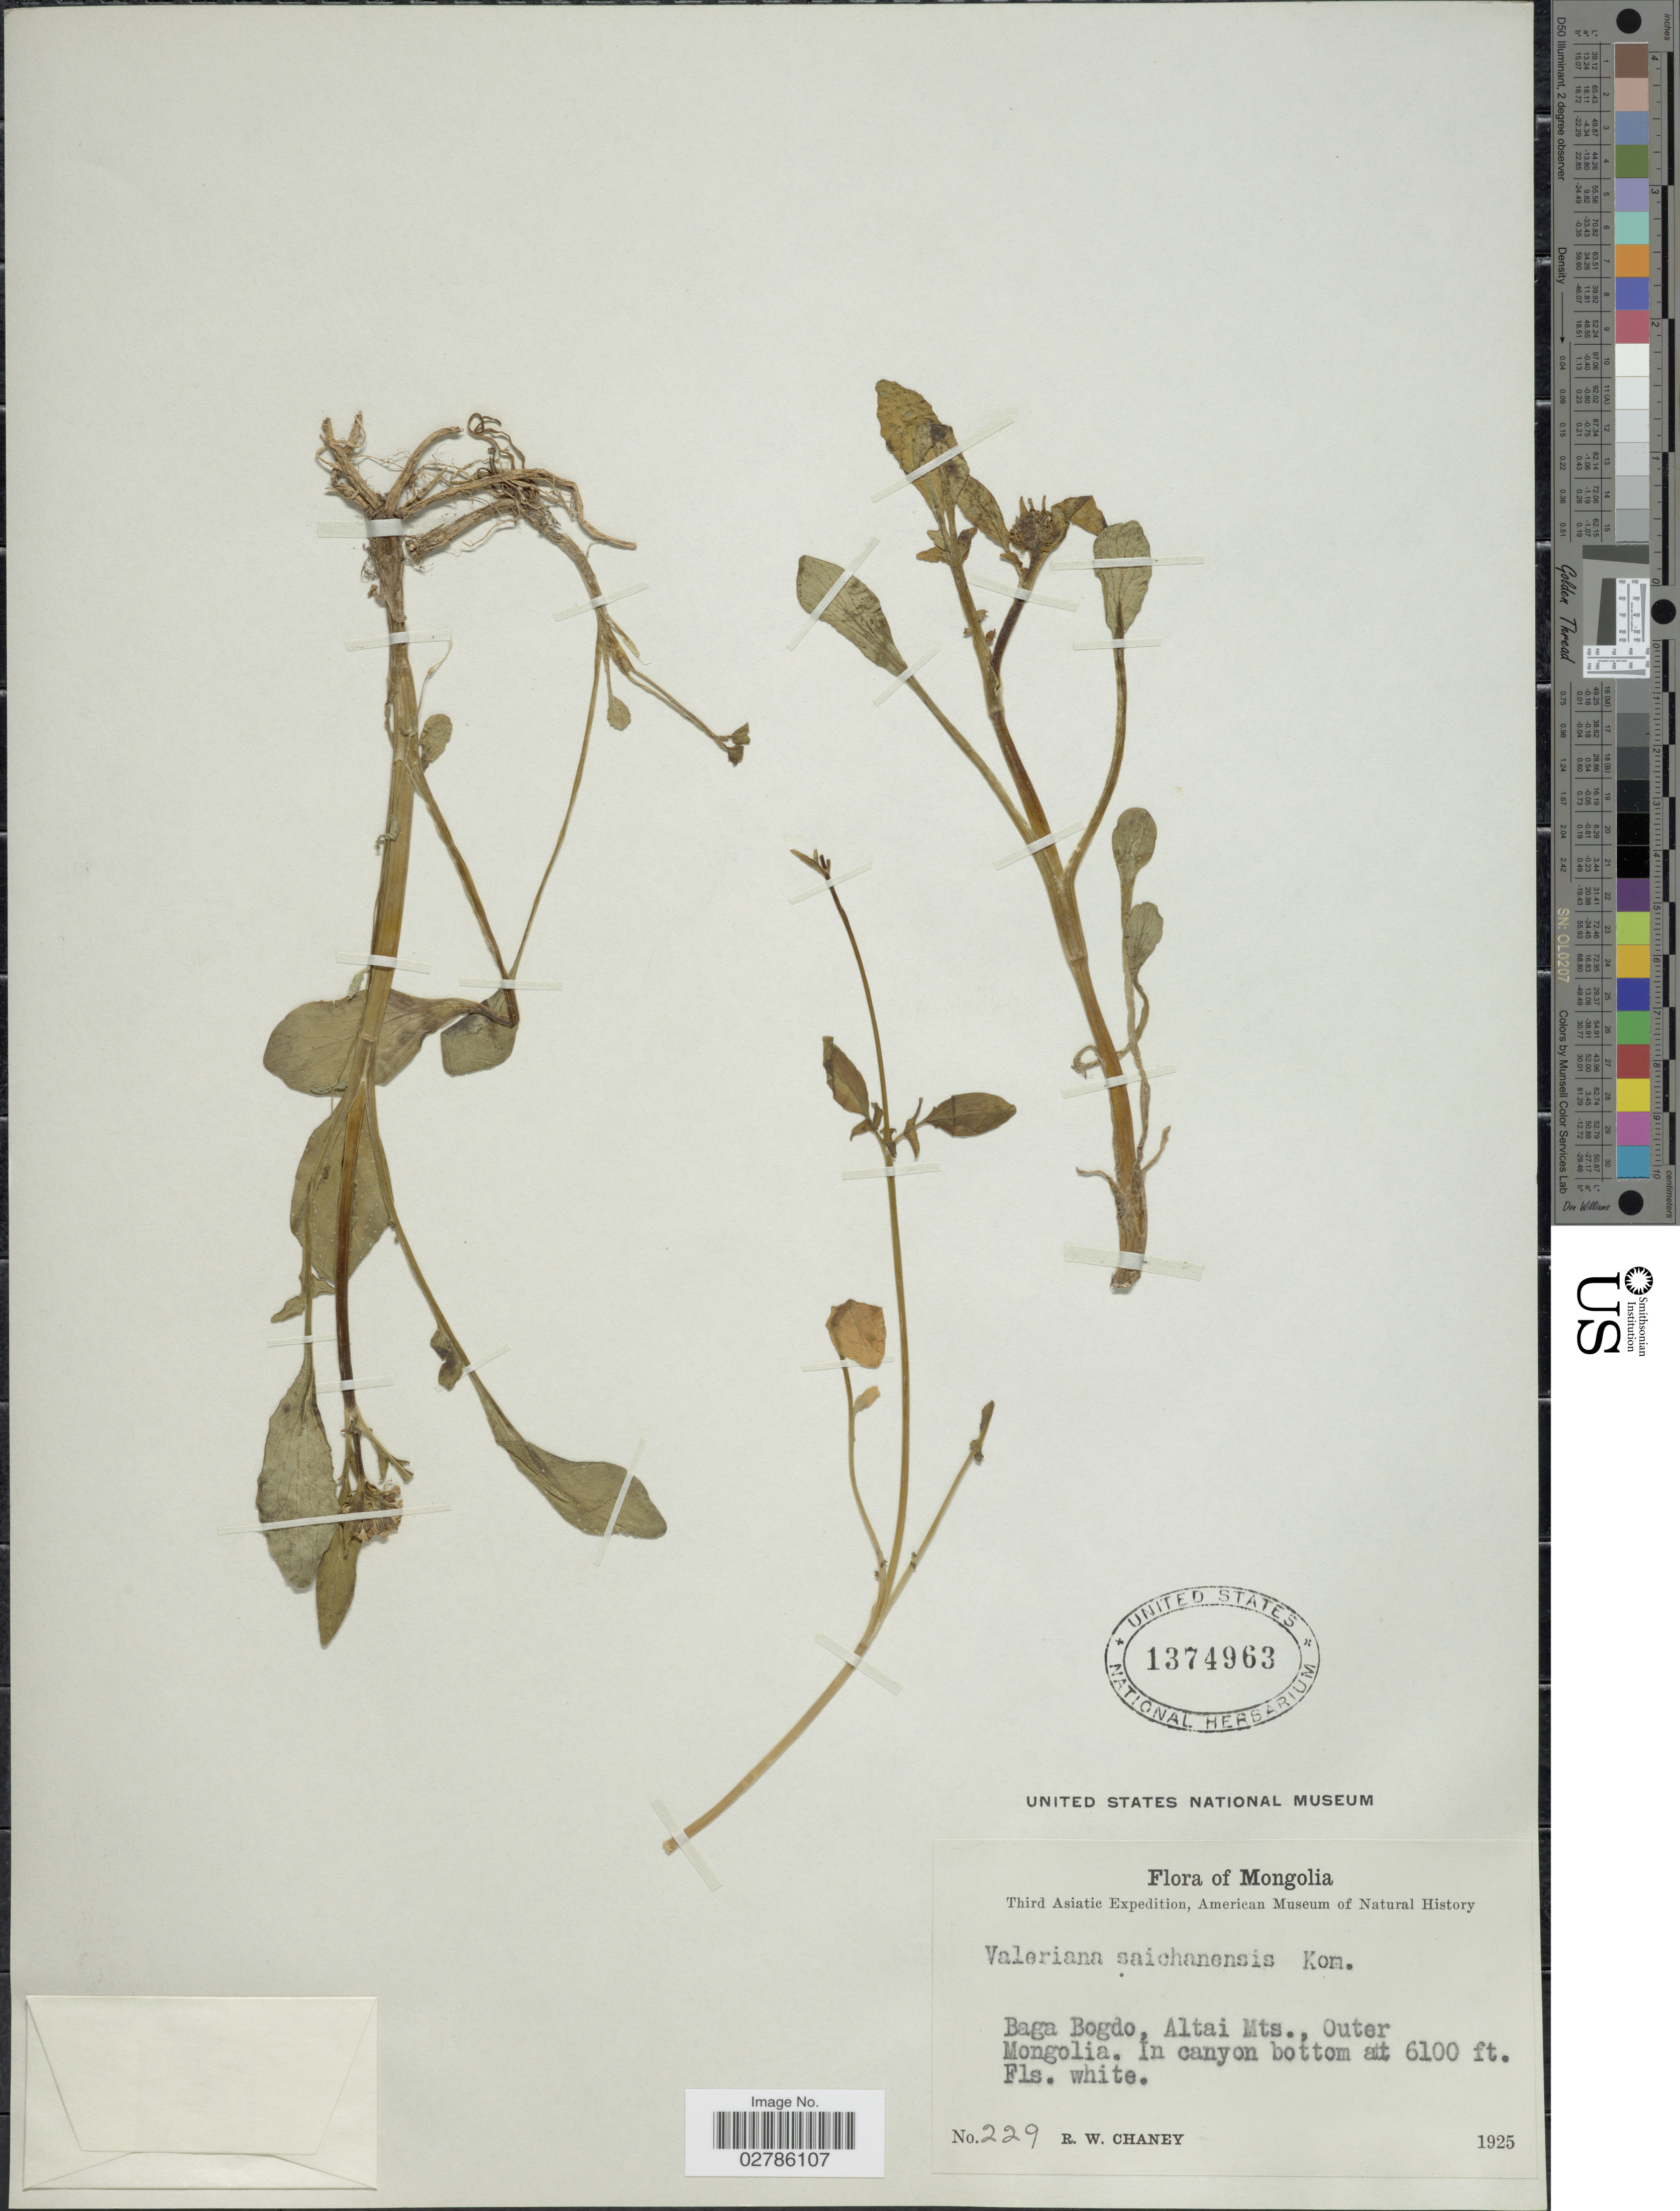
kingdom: Plantae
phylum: Tracheophyta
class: Magnoliopsida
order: Dipsacales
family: Caprifoliaceae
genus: Valeriana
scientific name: Valeriana saichanensis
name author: Kom.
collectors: R. Chaney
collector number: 229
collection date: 1925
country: Mongolia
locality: Baga Bogdo, Altai Mts., Outer Mongolia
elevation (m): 1859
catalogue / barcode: US 1374963